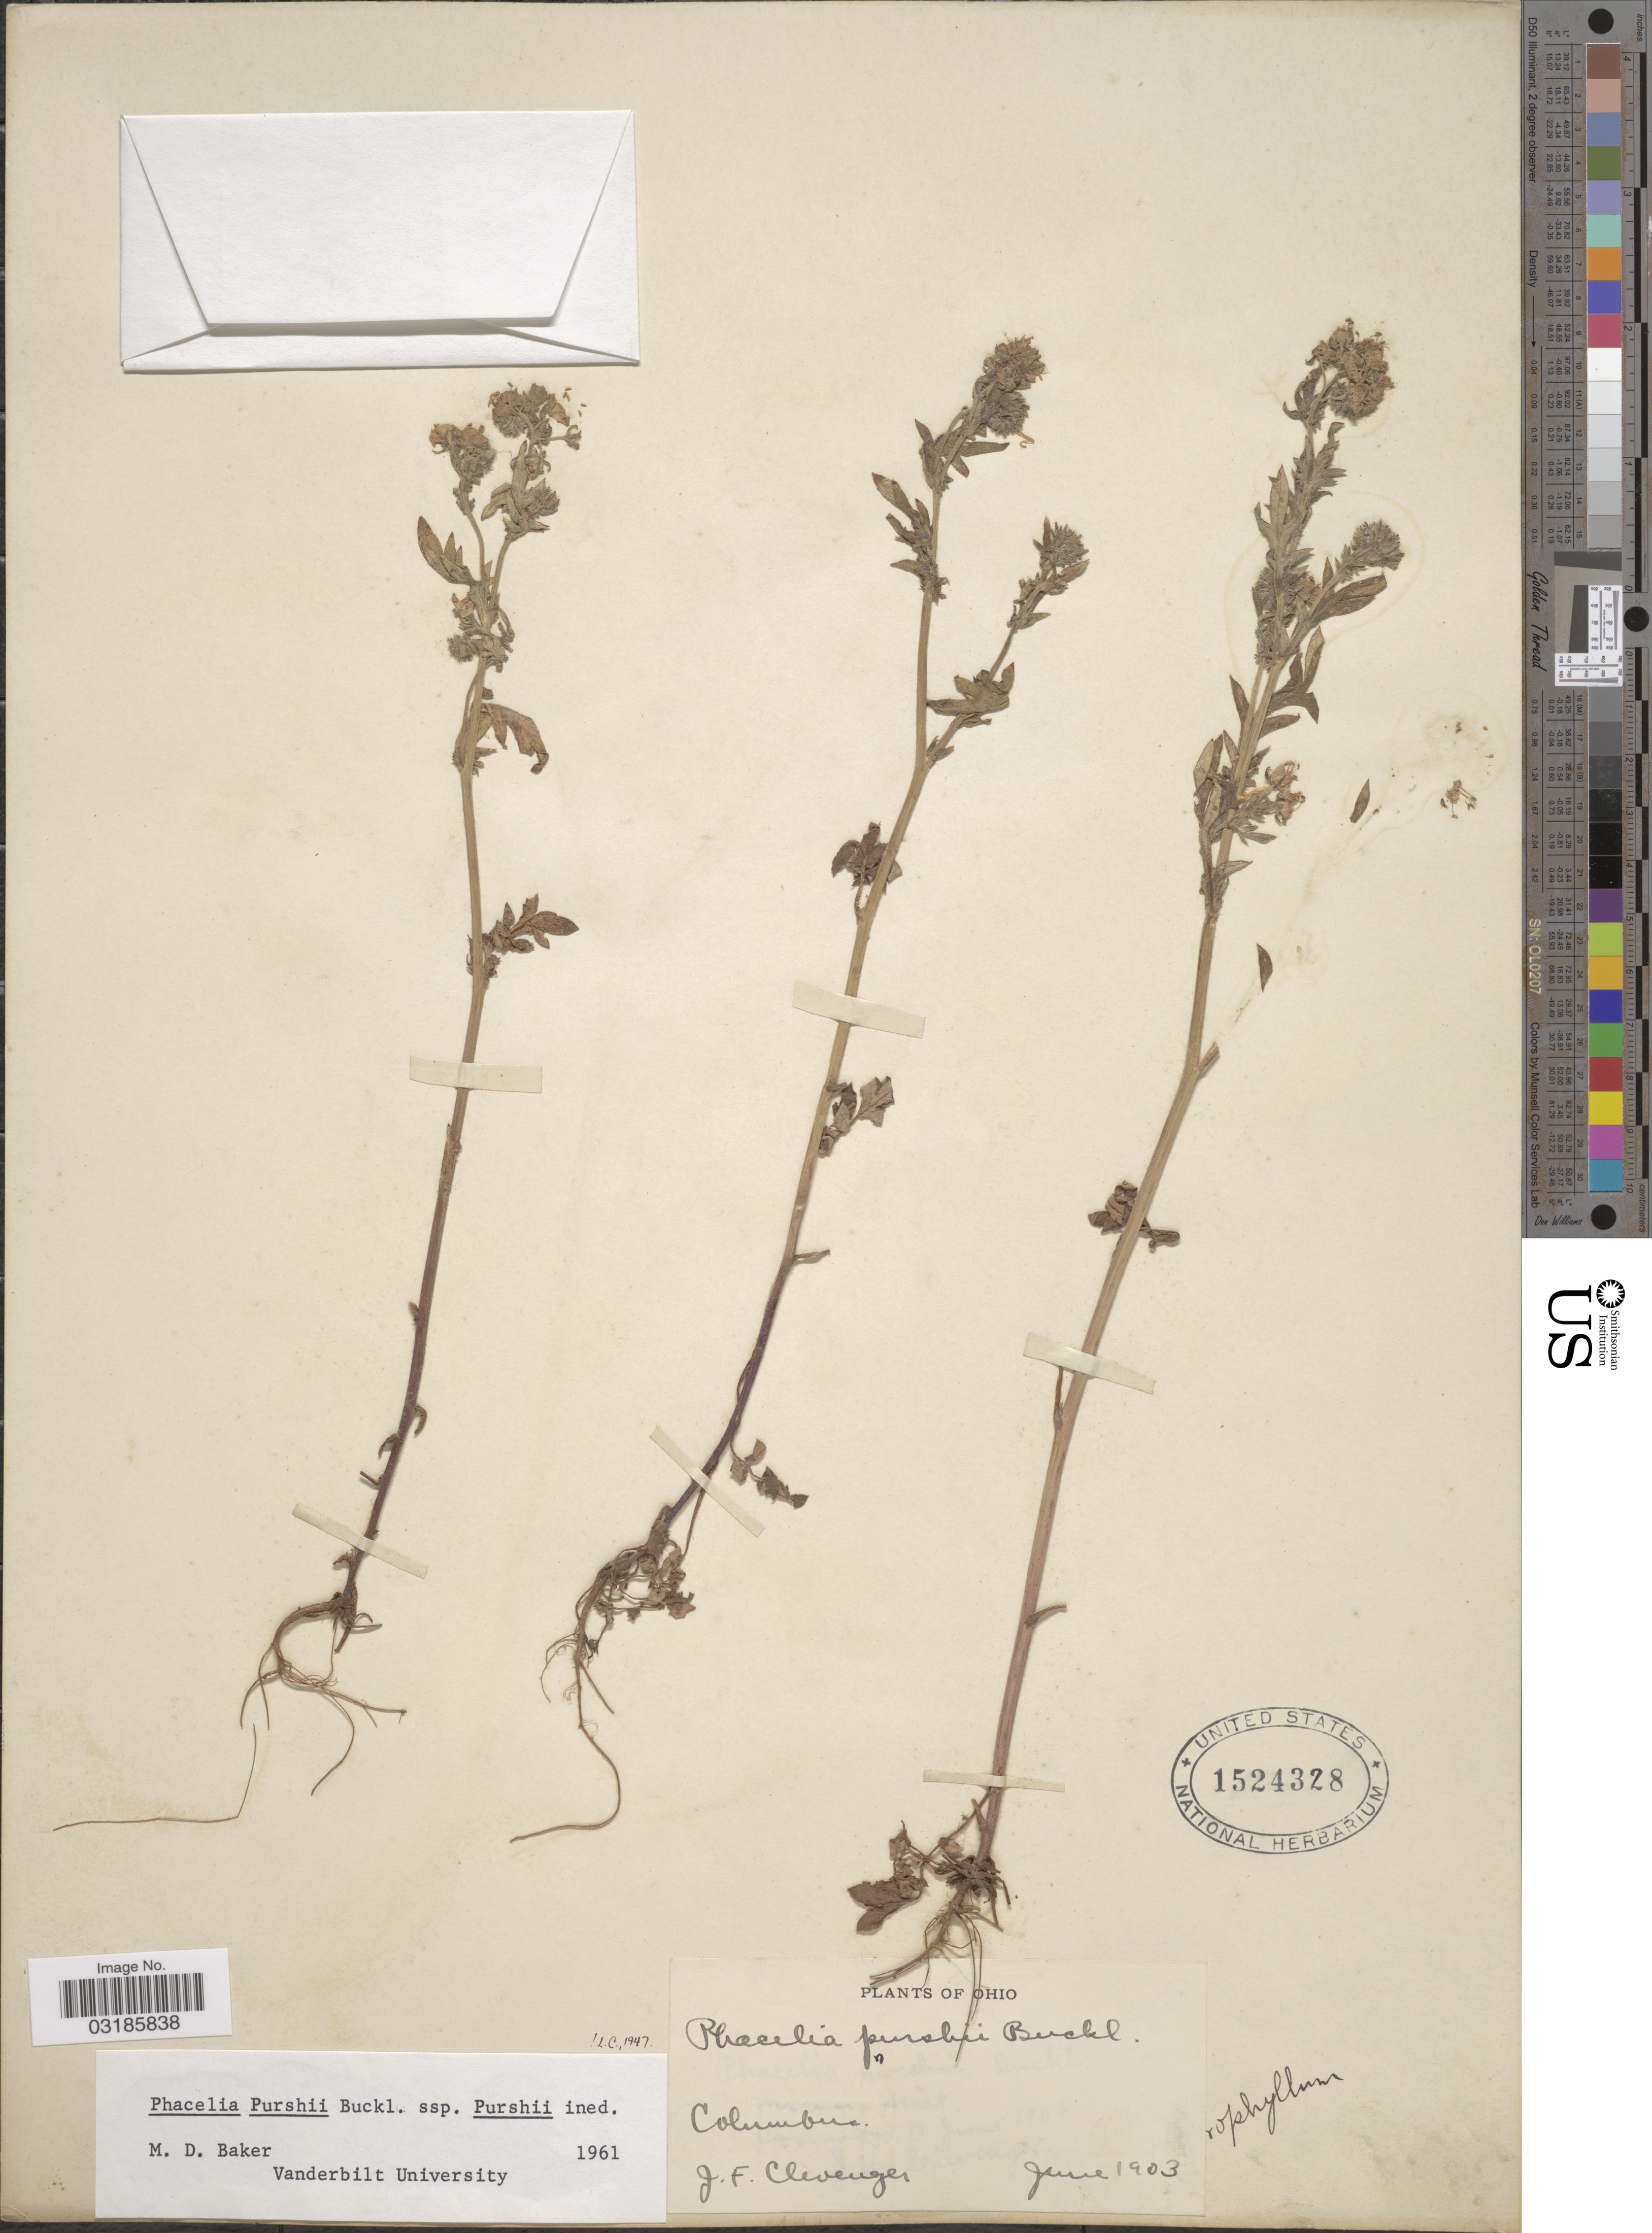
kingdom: Plantae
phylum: Tracheophyta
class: Magnoliopsida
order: Boraginales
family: Hydrophyllaceae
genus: Phacelia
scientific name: Phacelia purshii subsp. purshii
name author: Buckley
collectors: J. F. Clevenger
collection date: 1903-06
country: United States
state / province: Ohio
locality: Columbus.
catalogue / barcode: US 1524328